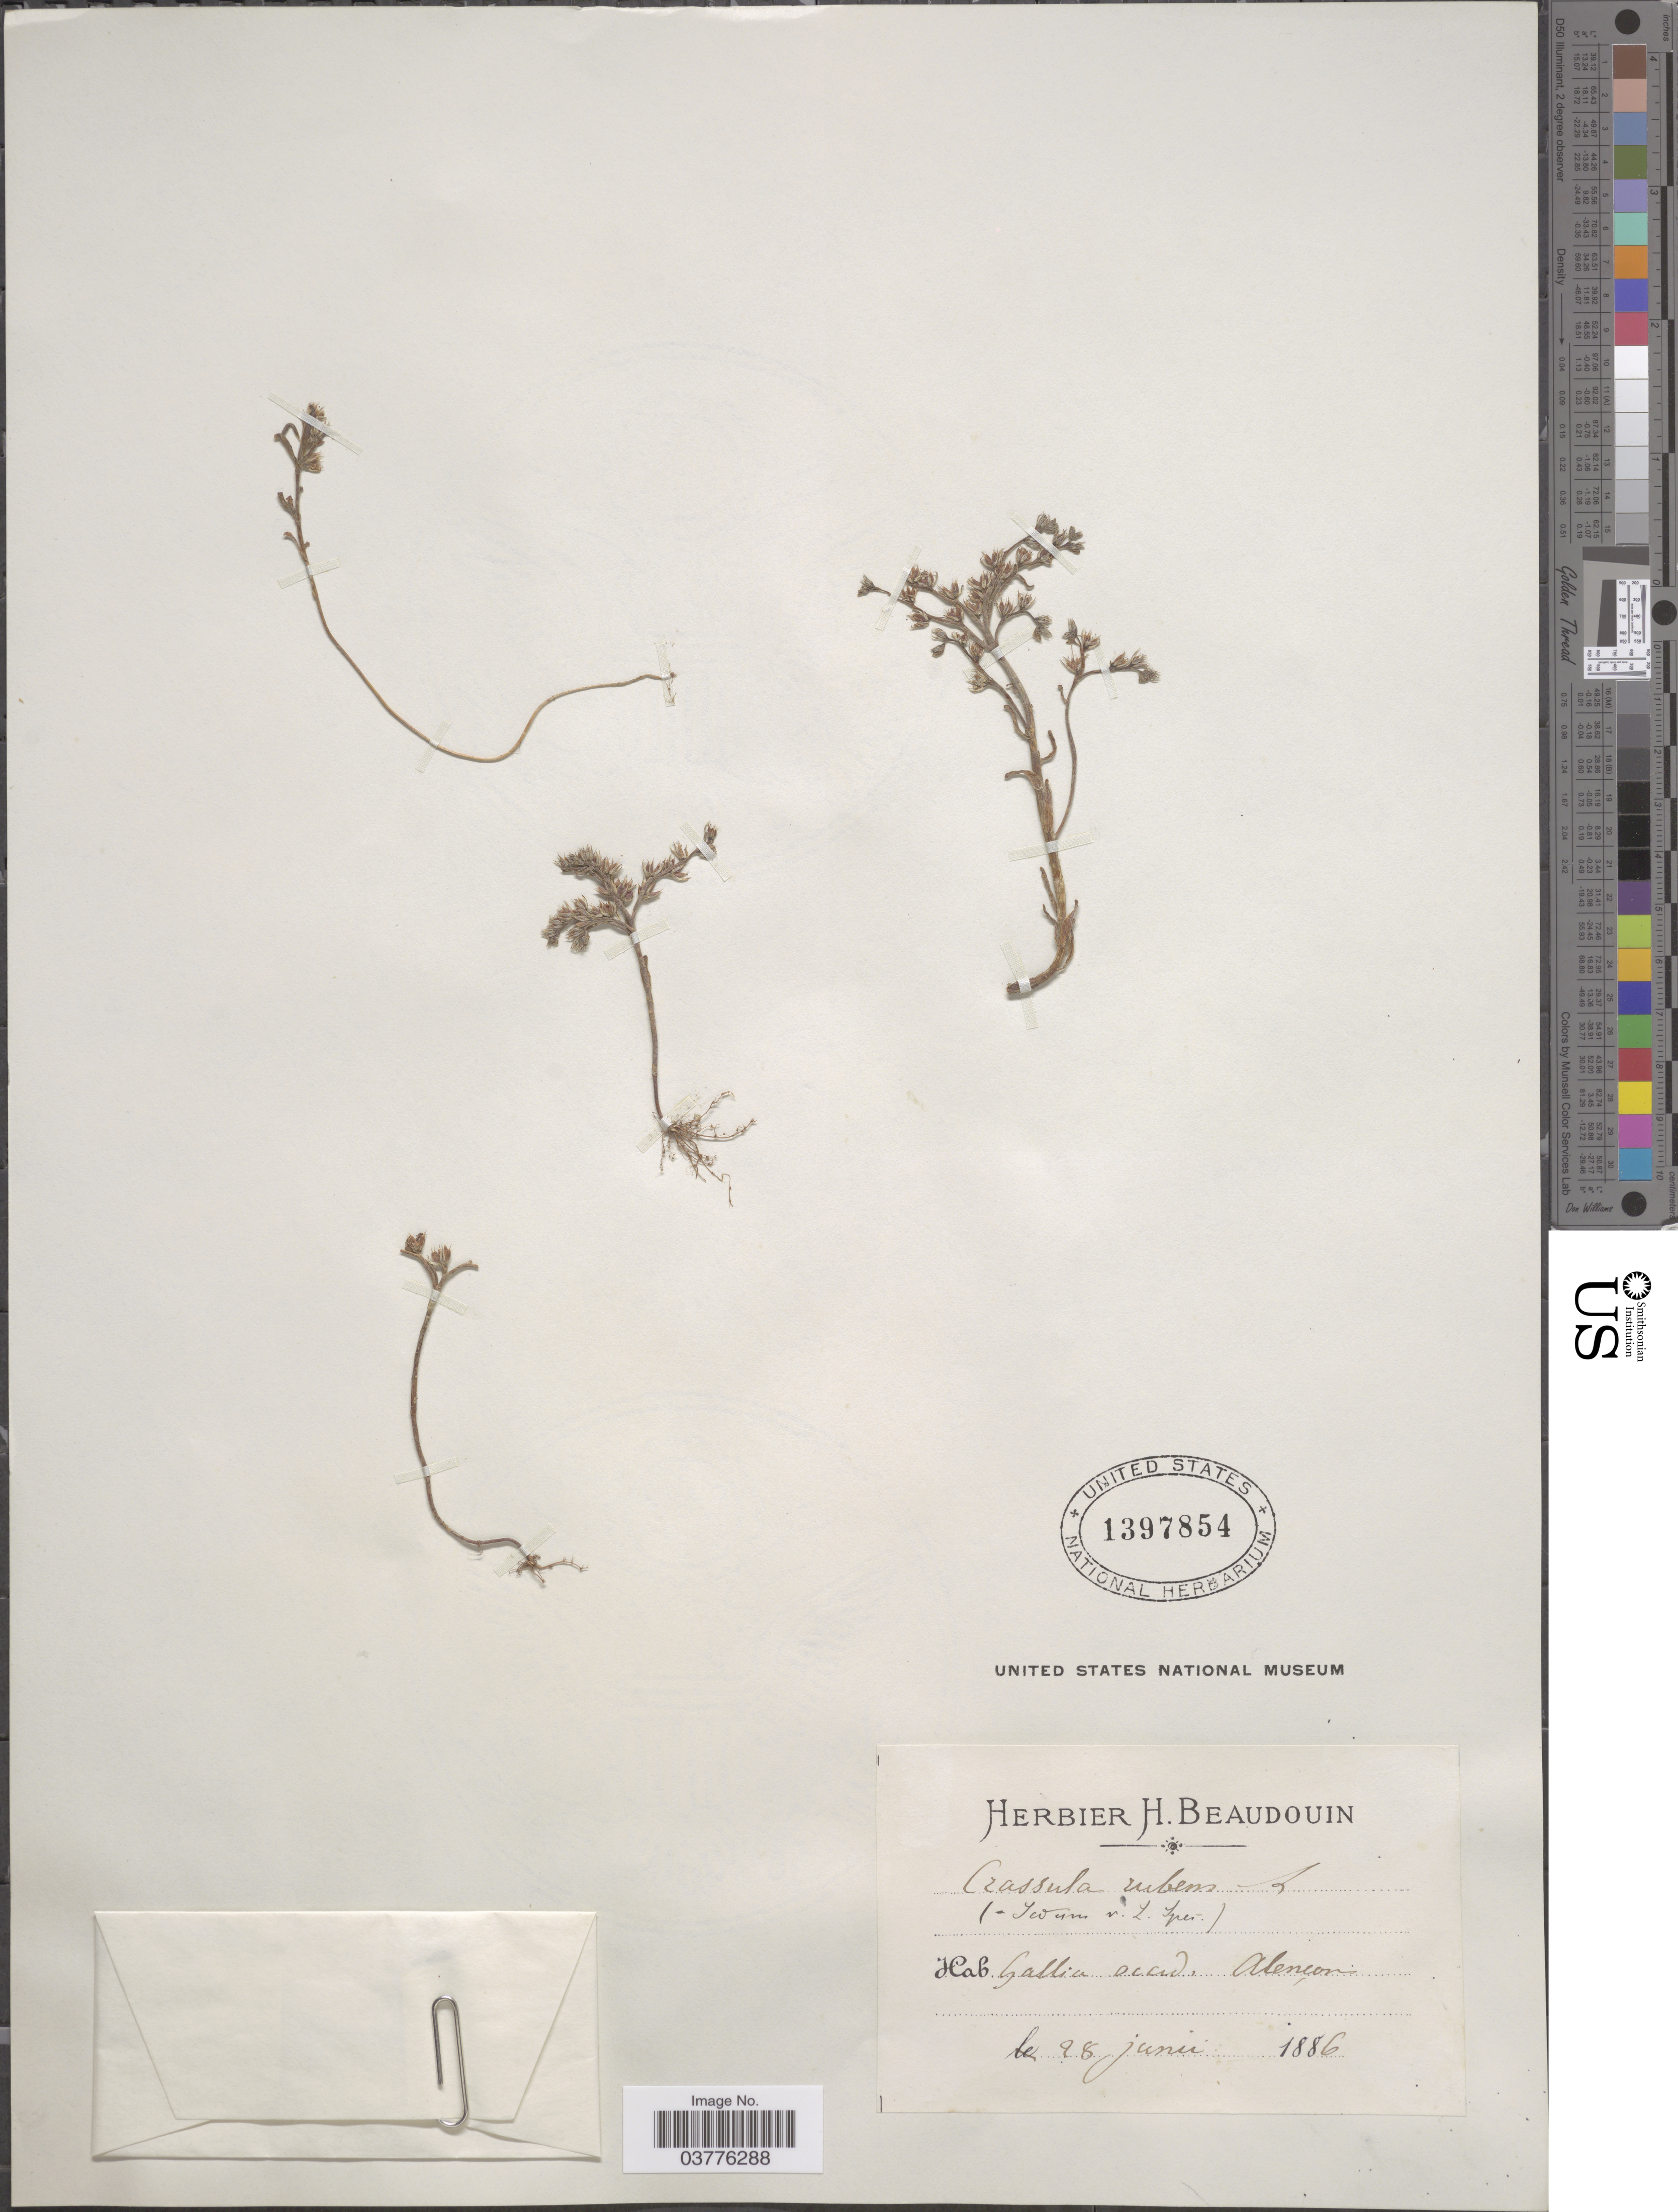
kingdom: Plantae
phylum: Tracheophyta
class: Magnoliopsida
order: Saxifragales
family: Crassulaceae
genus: Crassula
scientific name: Crassula rubens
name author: (L.) L.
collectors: ex herb. H. Beaudouin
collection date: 1886-06-28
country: France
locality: Gallia occid. Alencon.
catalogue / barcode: US 1397854